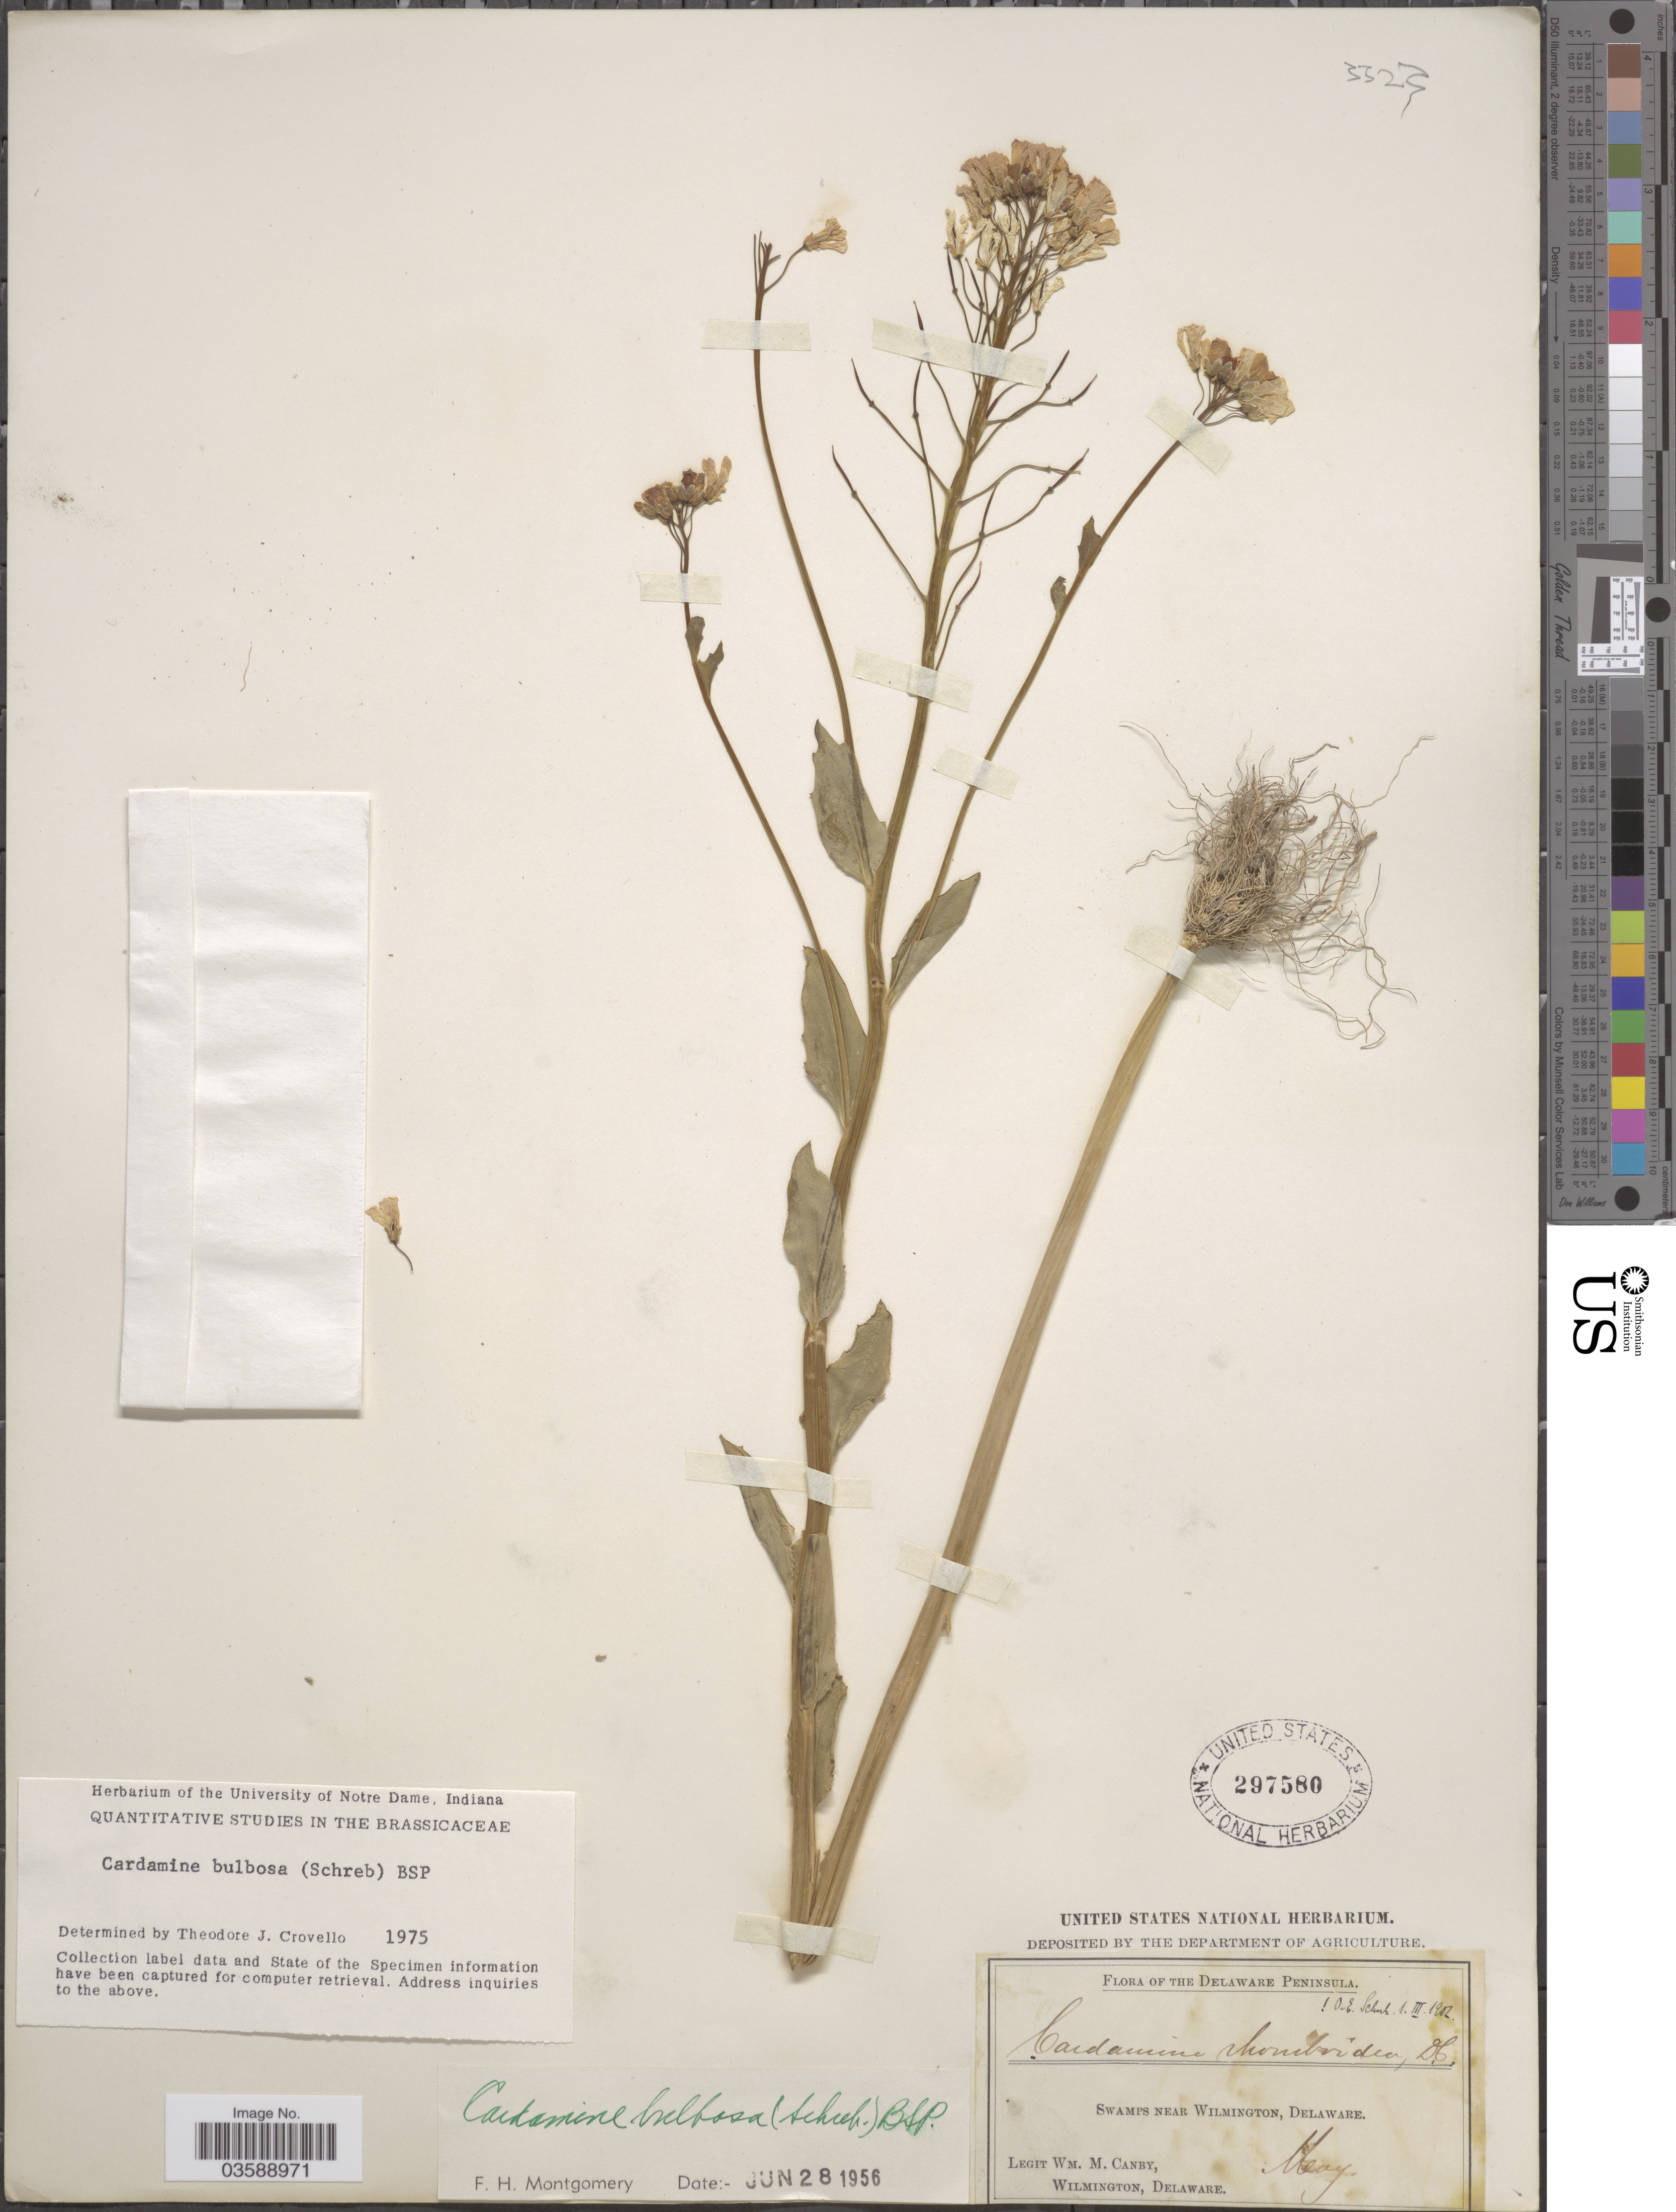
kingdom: Plantae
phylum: Tracheophyta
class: Magnoliopsida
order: Brassicales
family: Brassicaceae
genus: Cardamine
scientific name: Cardamine bulbosa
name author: (Schreb. ex Muhl.) Britton et al.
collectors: W. M. Canby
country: United States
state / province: Delaware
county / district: New Castle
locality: The Delaware Peninsula. Swamps near Wilmington.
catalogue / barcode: US 297580